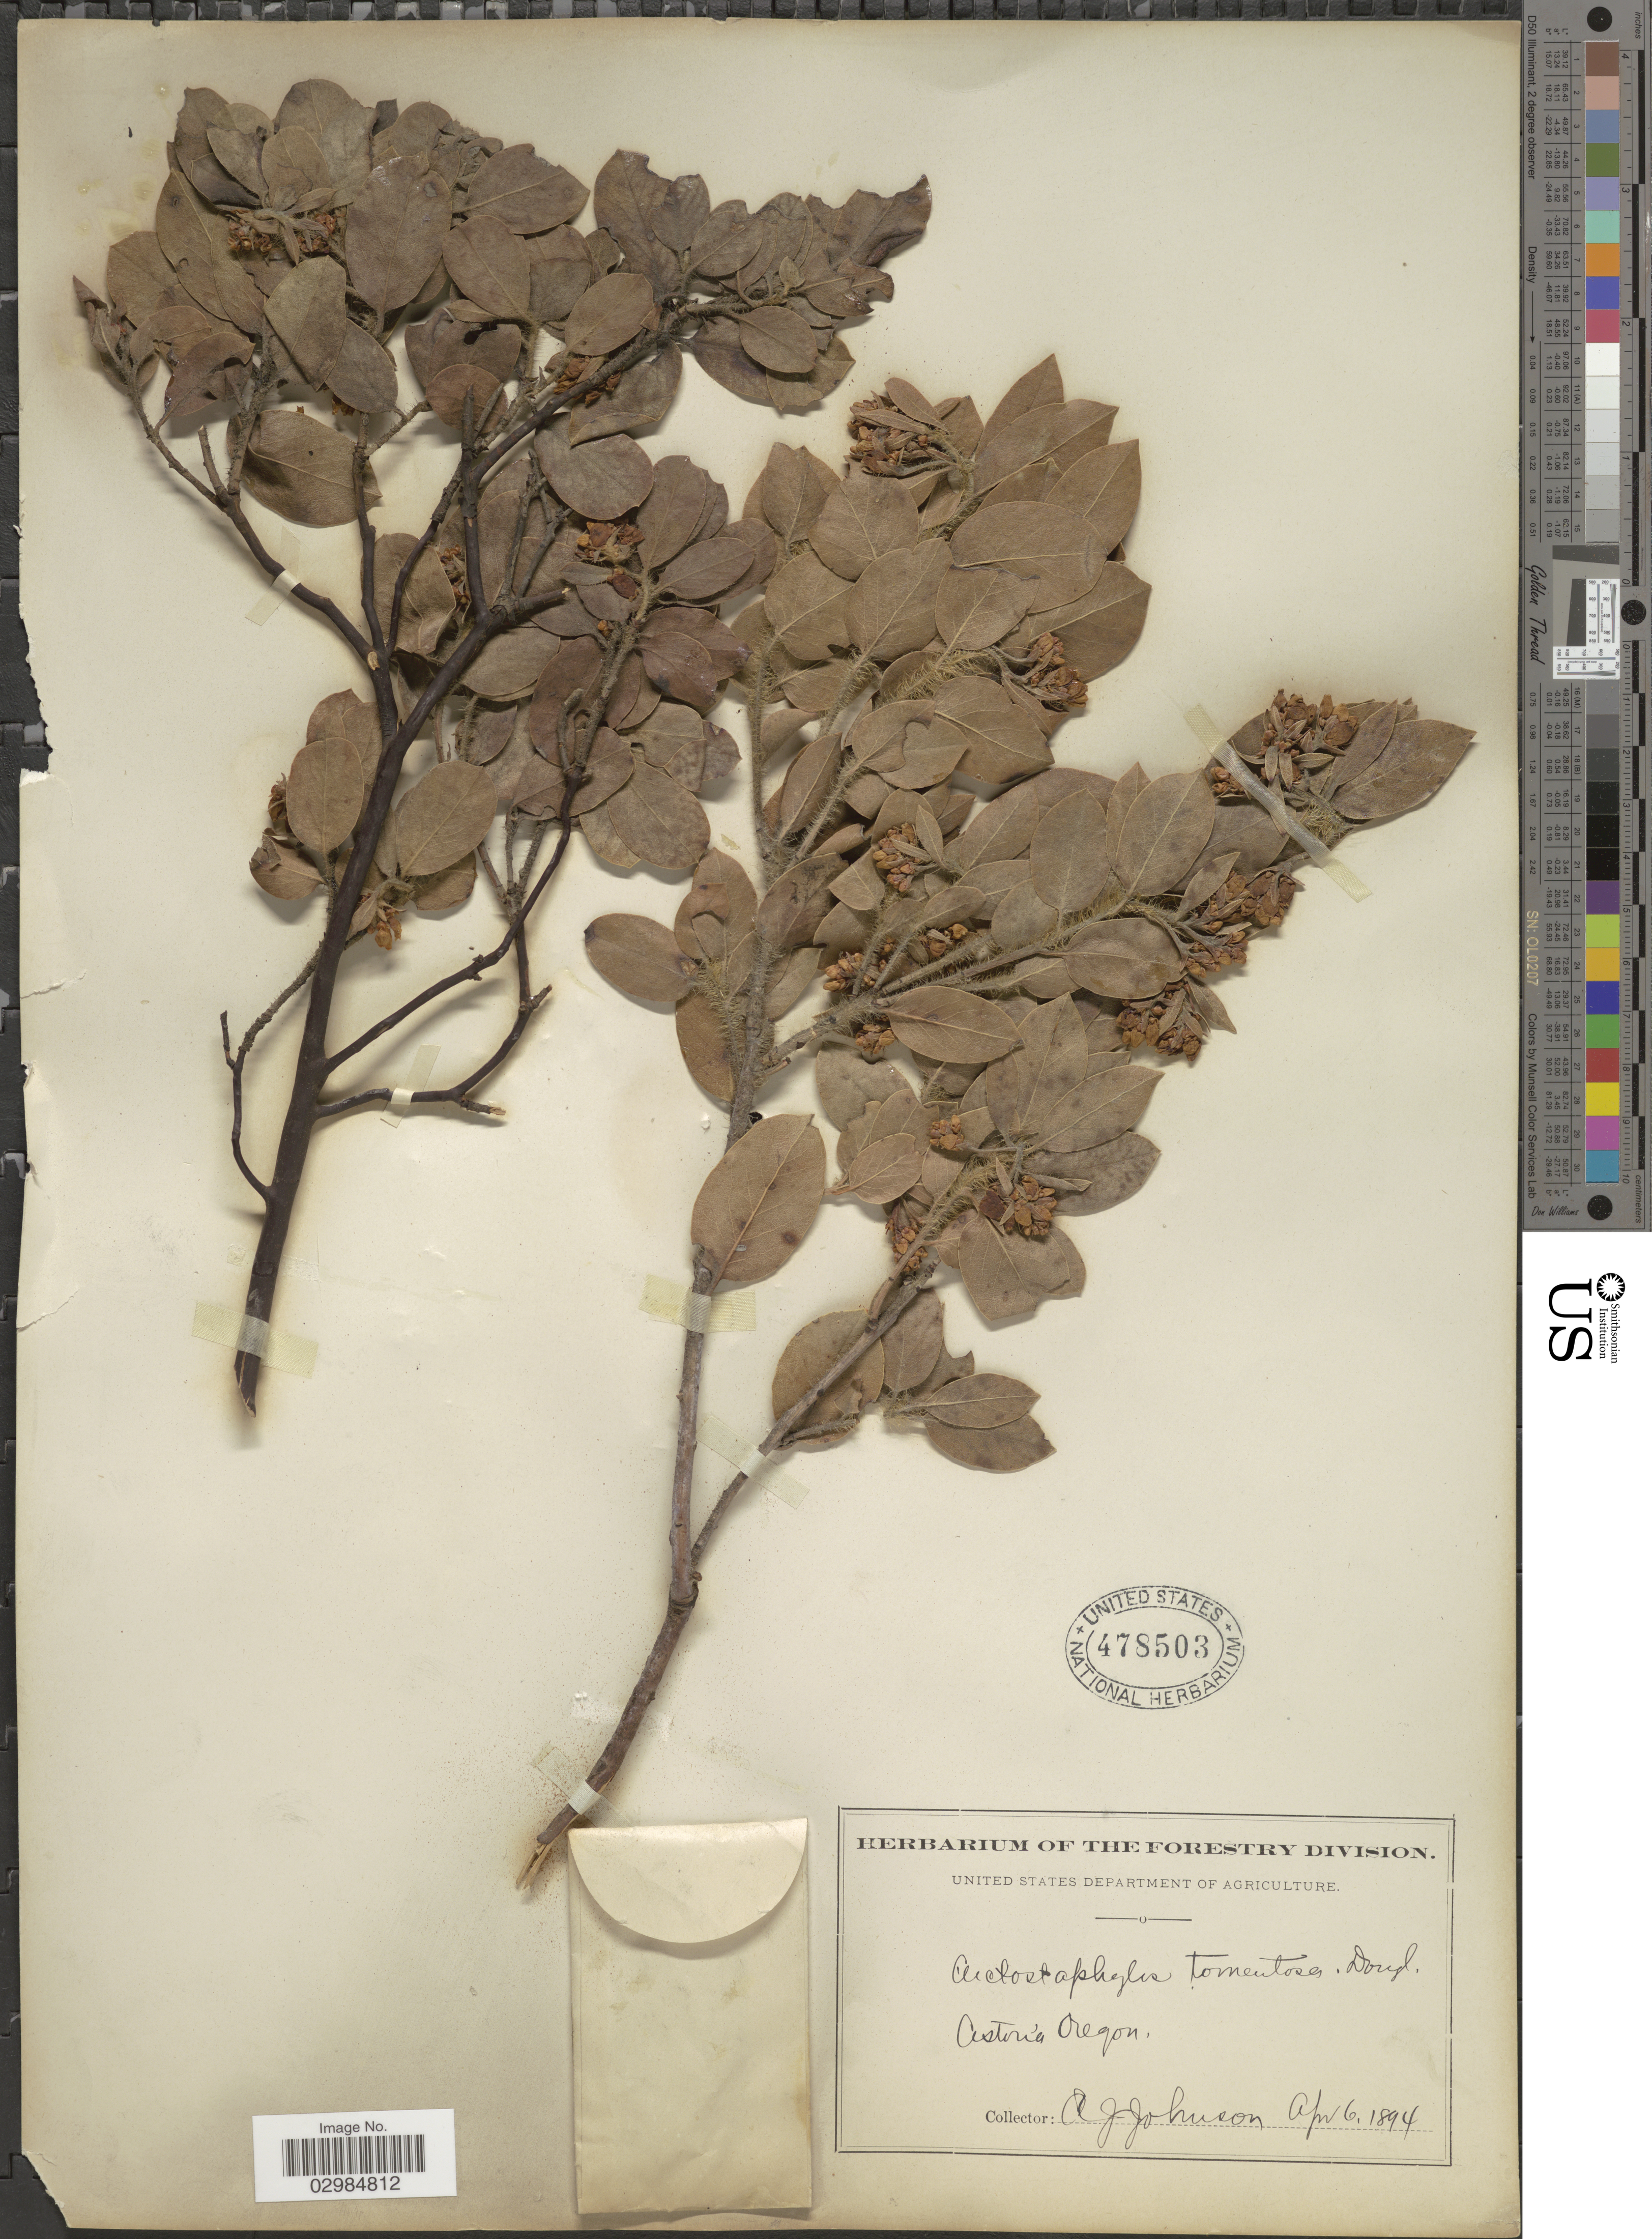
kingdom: Plantae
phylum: Tracheophyta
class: Magnoliopsida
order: Ericales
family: Ericaceae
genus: Arctostaphylos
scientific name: Arctostaphylos tomentosa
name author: (Pursh) Lindl.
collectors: A. Johnson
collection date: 1894-04-06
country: United States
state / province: Oregon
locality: Astoria.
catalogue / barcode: US 478503